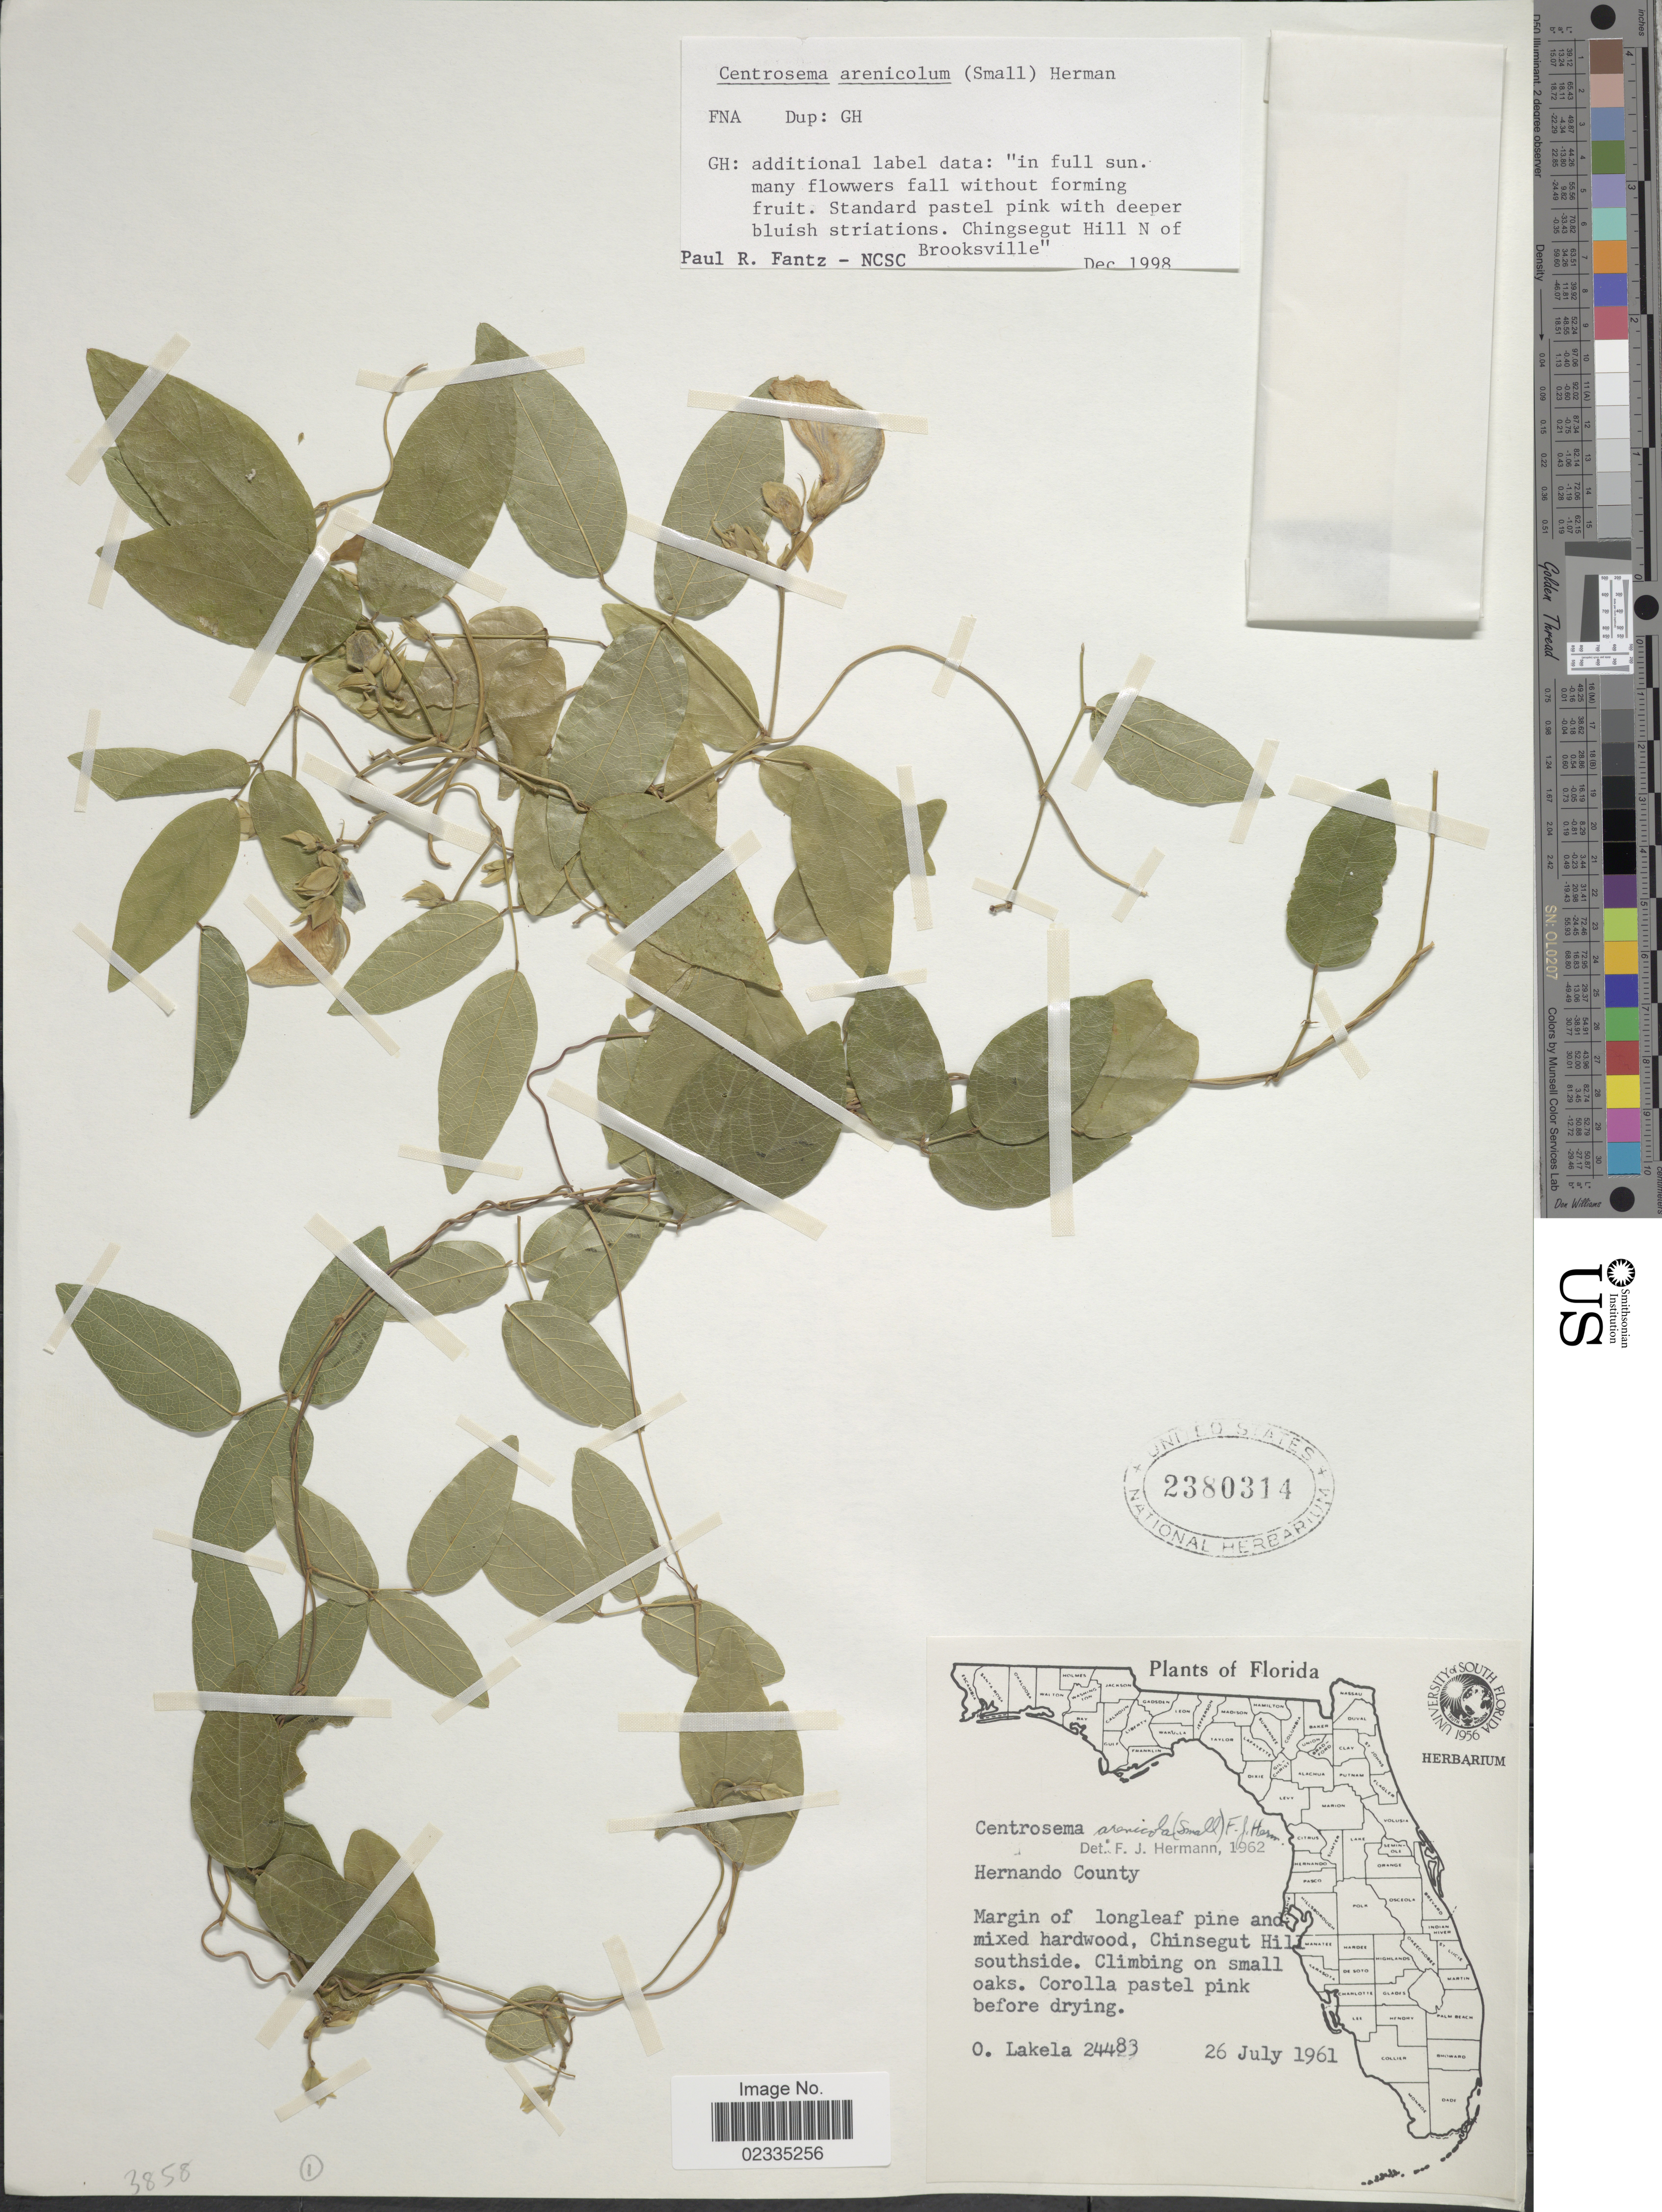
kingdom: Plantae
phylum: Tracheophyta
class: Magnoliopsida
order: Fabales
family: Fabaceae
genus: Centrosema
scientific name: Centrosema arenicola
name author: (Small) F.J. Herm.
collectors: O. Lakela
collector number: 24483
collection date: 1961-07-26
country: United States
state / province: Florida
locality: Hernando County. Margin of longleaf pine and mixed hardwood, Chinsegut Hill southside.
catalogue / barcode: US 2380314